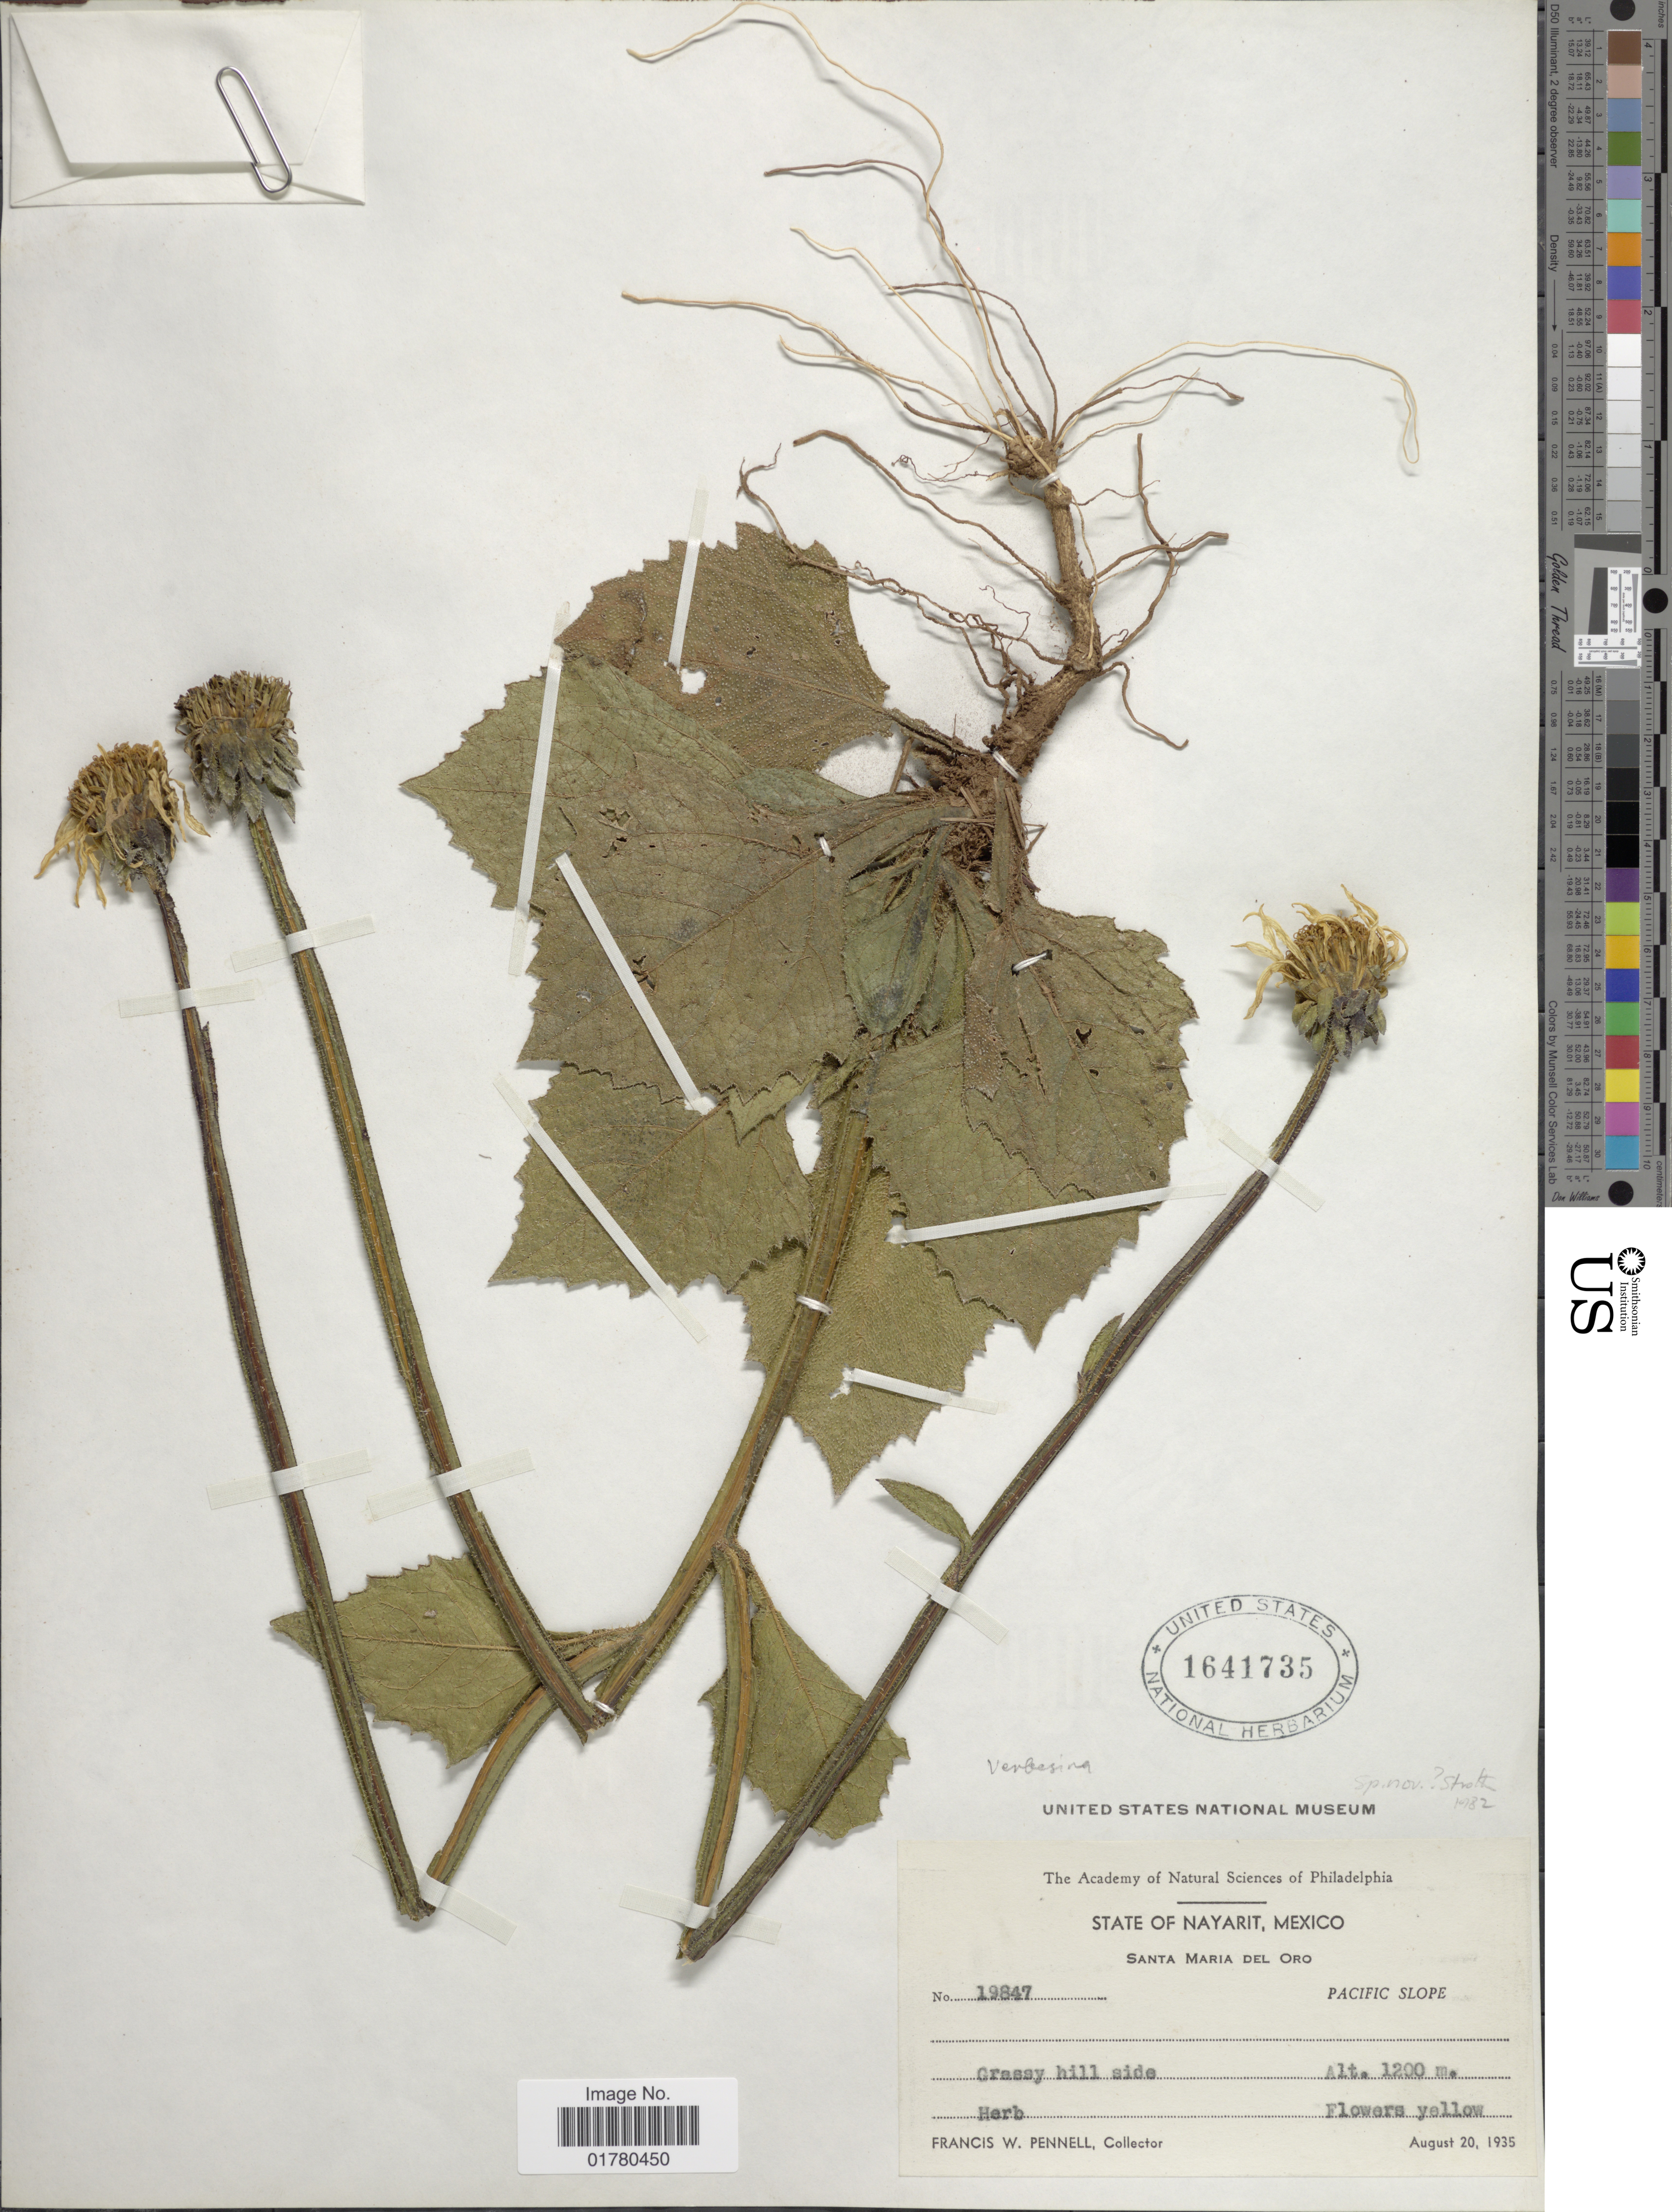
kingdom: Plantae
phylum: Tracheophyta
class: Magnoliopsida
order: Asterales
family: Asteraceae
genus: Verbesina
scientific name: Verbesina sp.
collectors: F. W. Pennell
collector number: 19847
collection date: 1935-08-20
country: Mexico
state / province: Nayarit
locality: Santa Maria del Oro, Paacific Slope, Grassy hills side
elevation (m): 1200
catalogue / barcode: US 1641735